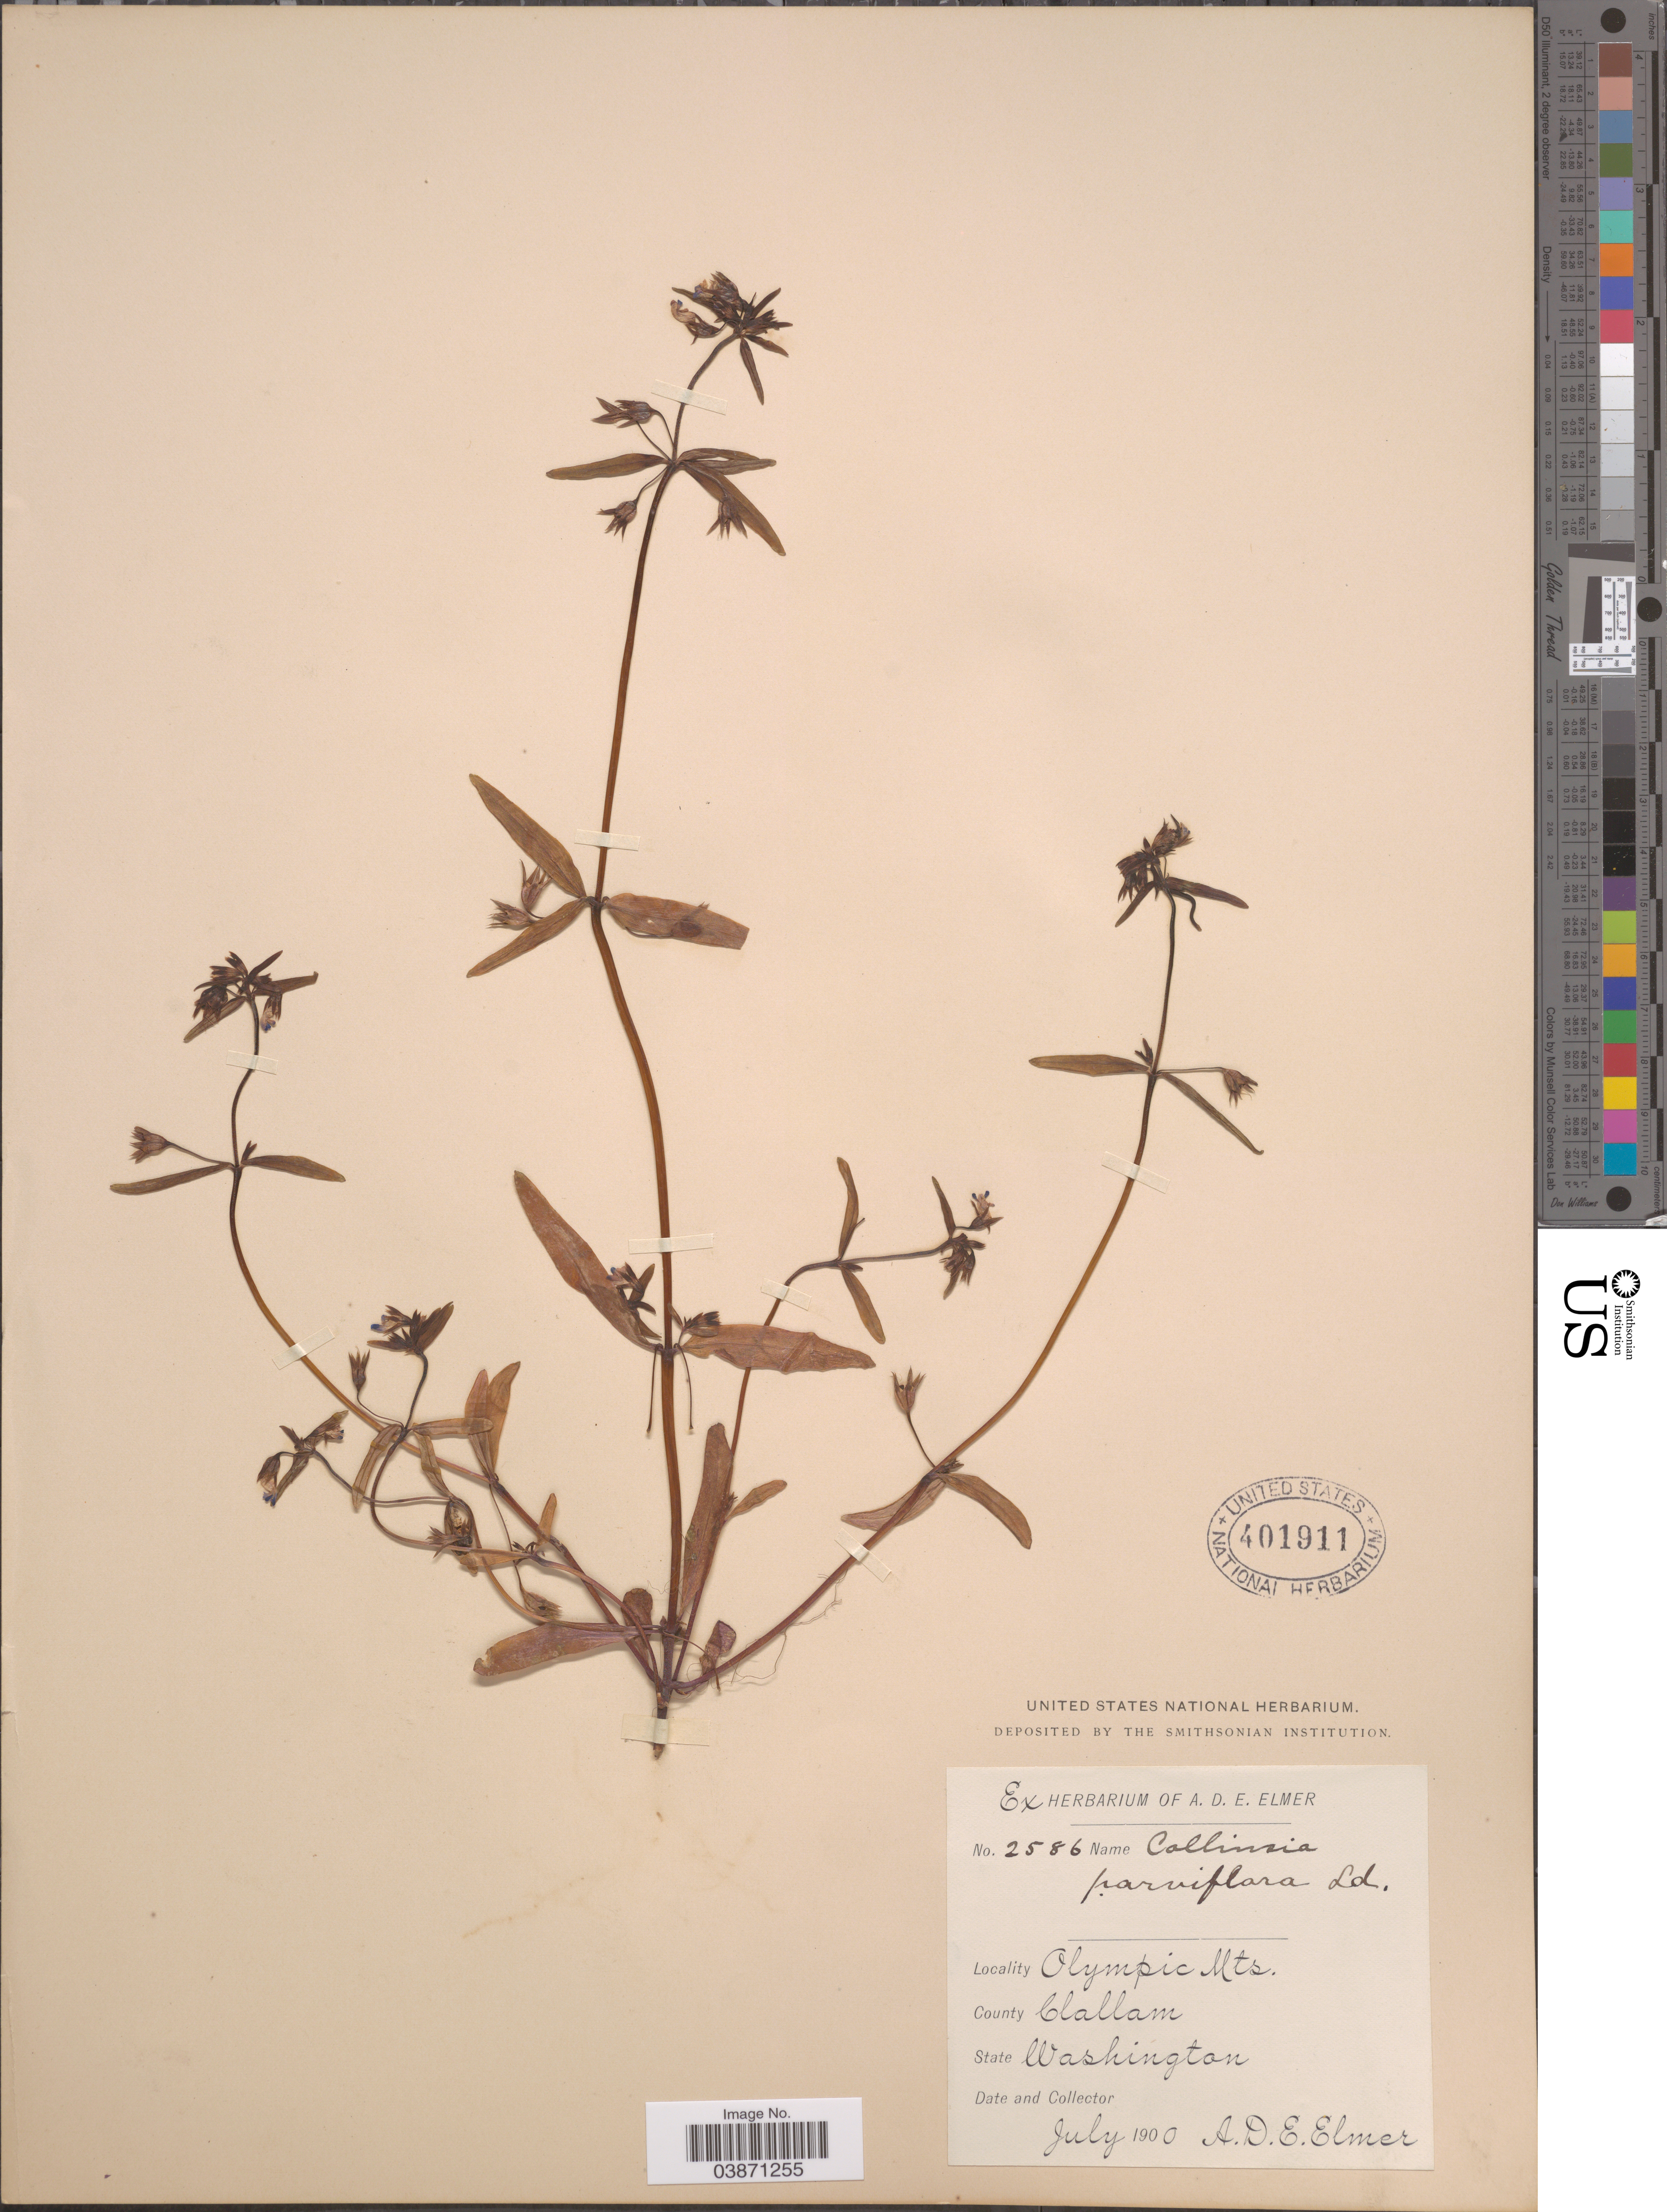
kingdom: Plantae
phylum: Tracheophyta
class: Magnoliopsida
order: Lamiales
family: Plantaginaceae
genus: Collinsia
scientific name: Collinsia parviflora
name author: Douglas ex Lindl.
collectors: A. D. E. Elmer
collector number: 2586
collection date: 1900-07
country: United States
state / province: Washington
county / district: Clallam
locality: Olympic Mts. County Clallam.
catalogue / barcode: US 401911